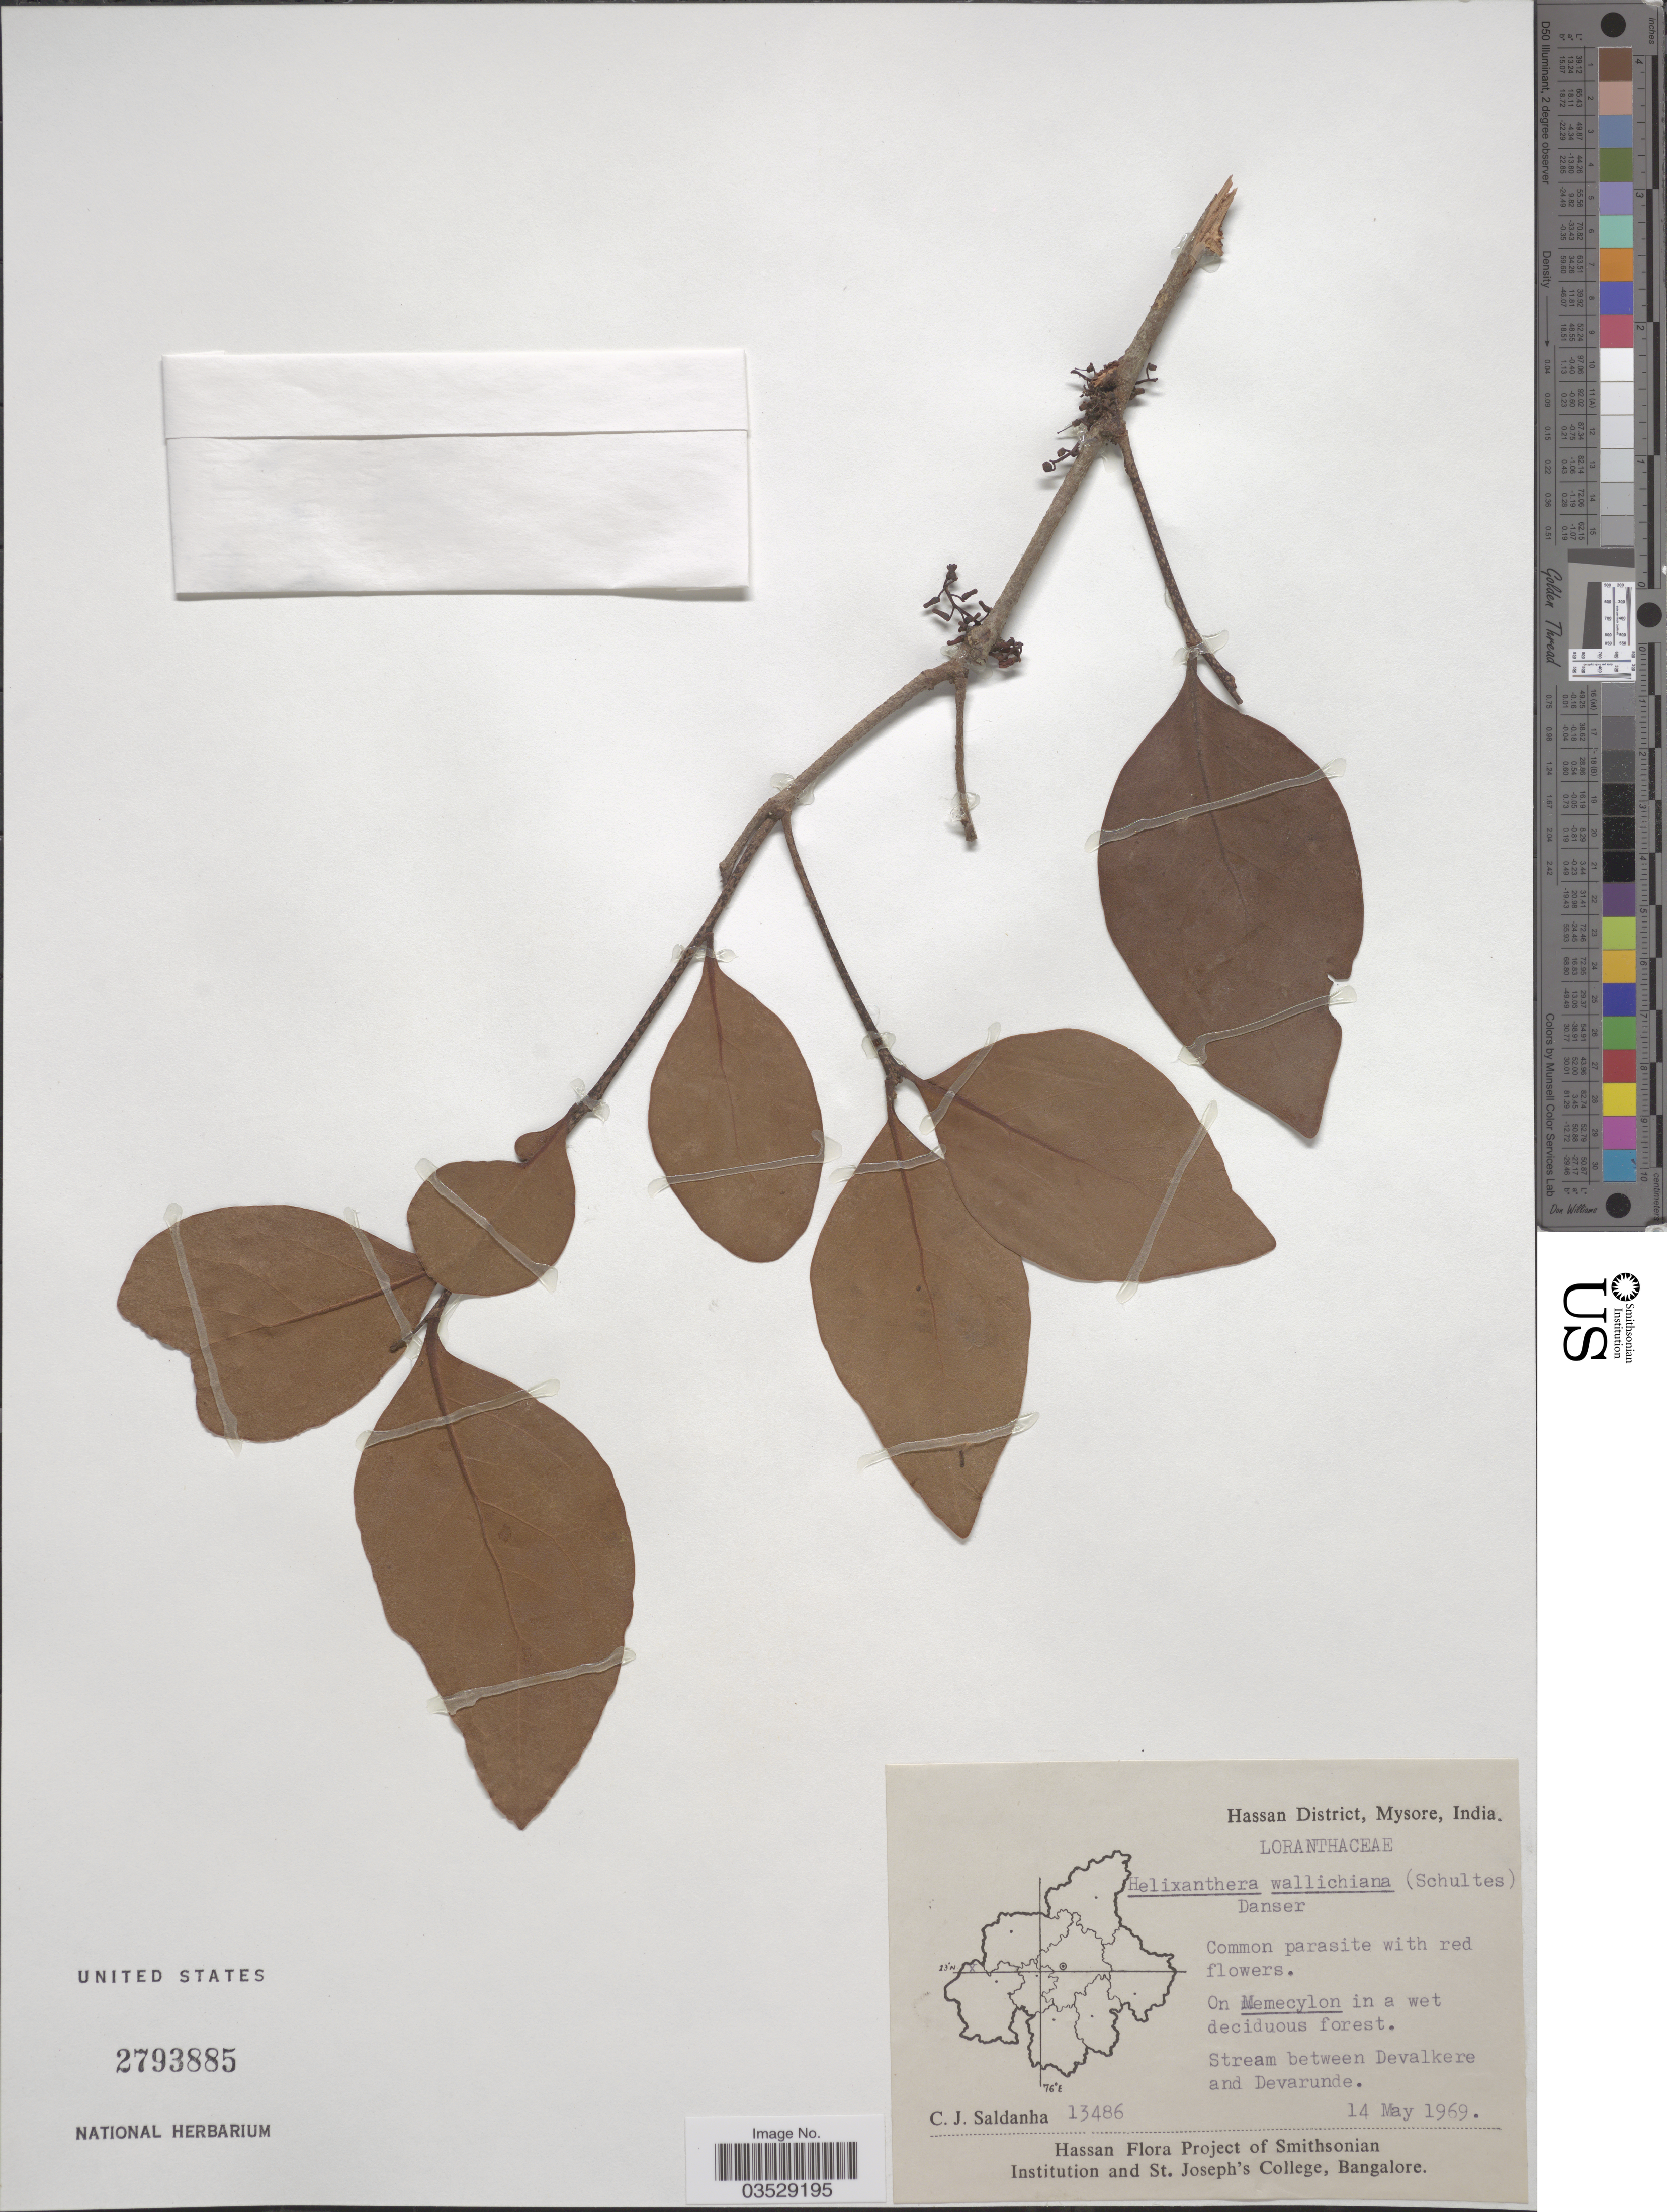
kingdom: Plantae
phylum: Tracheophyta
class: Magnoliopsida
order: Santalales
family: Loranthaceae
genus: Helixanthera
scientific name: Helixanthera wallichiana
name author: Danser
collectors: C. J. Saldanha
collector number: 13486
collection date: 1969-05-14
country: India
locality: Hassan District, Mysore. Stream between Devalkere and Devarunde.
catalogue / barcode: US 2793885